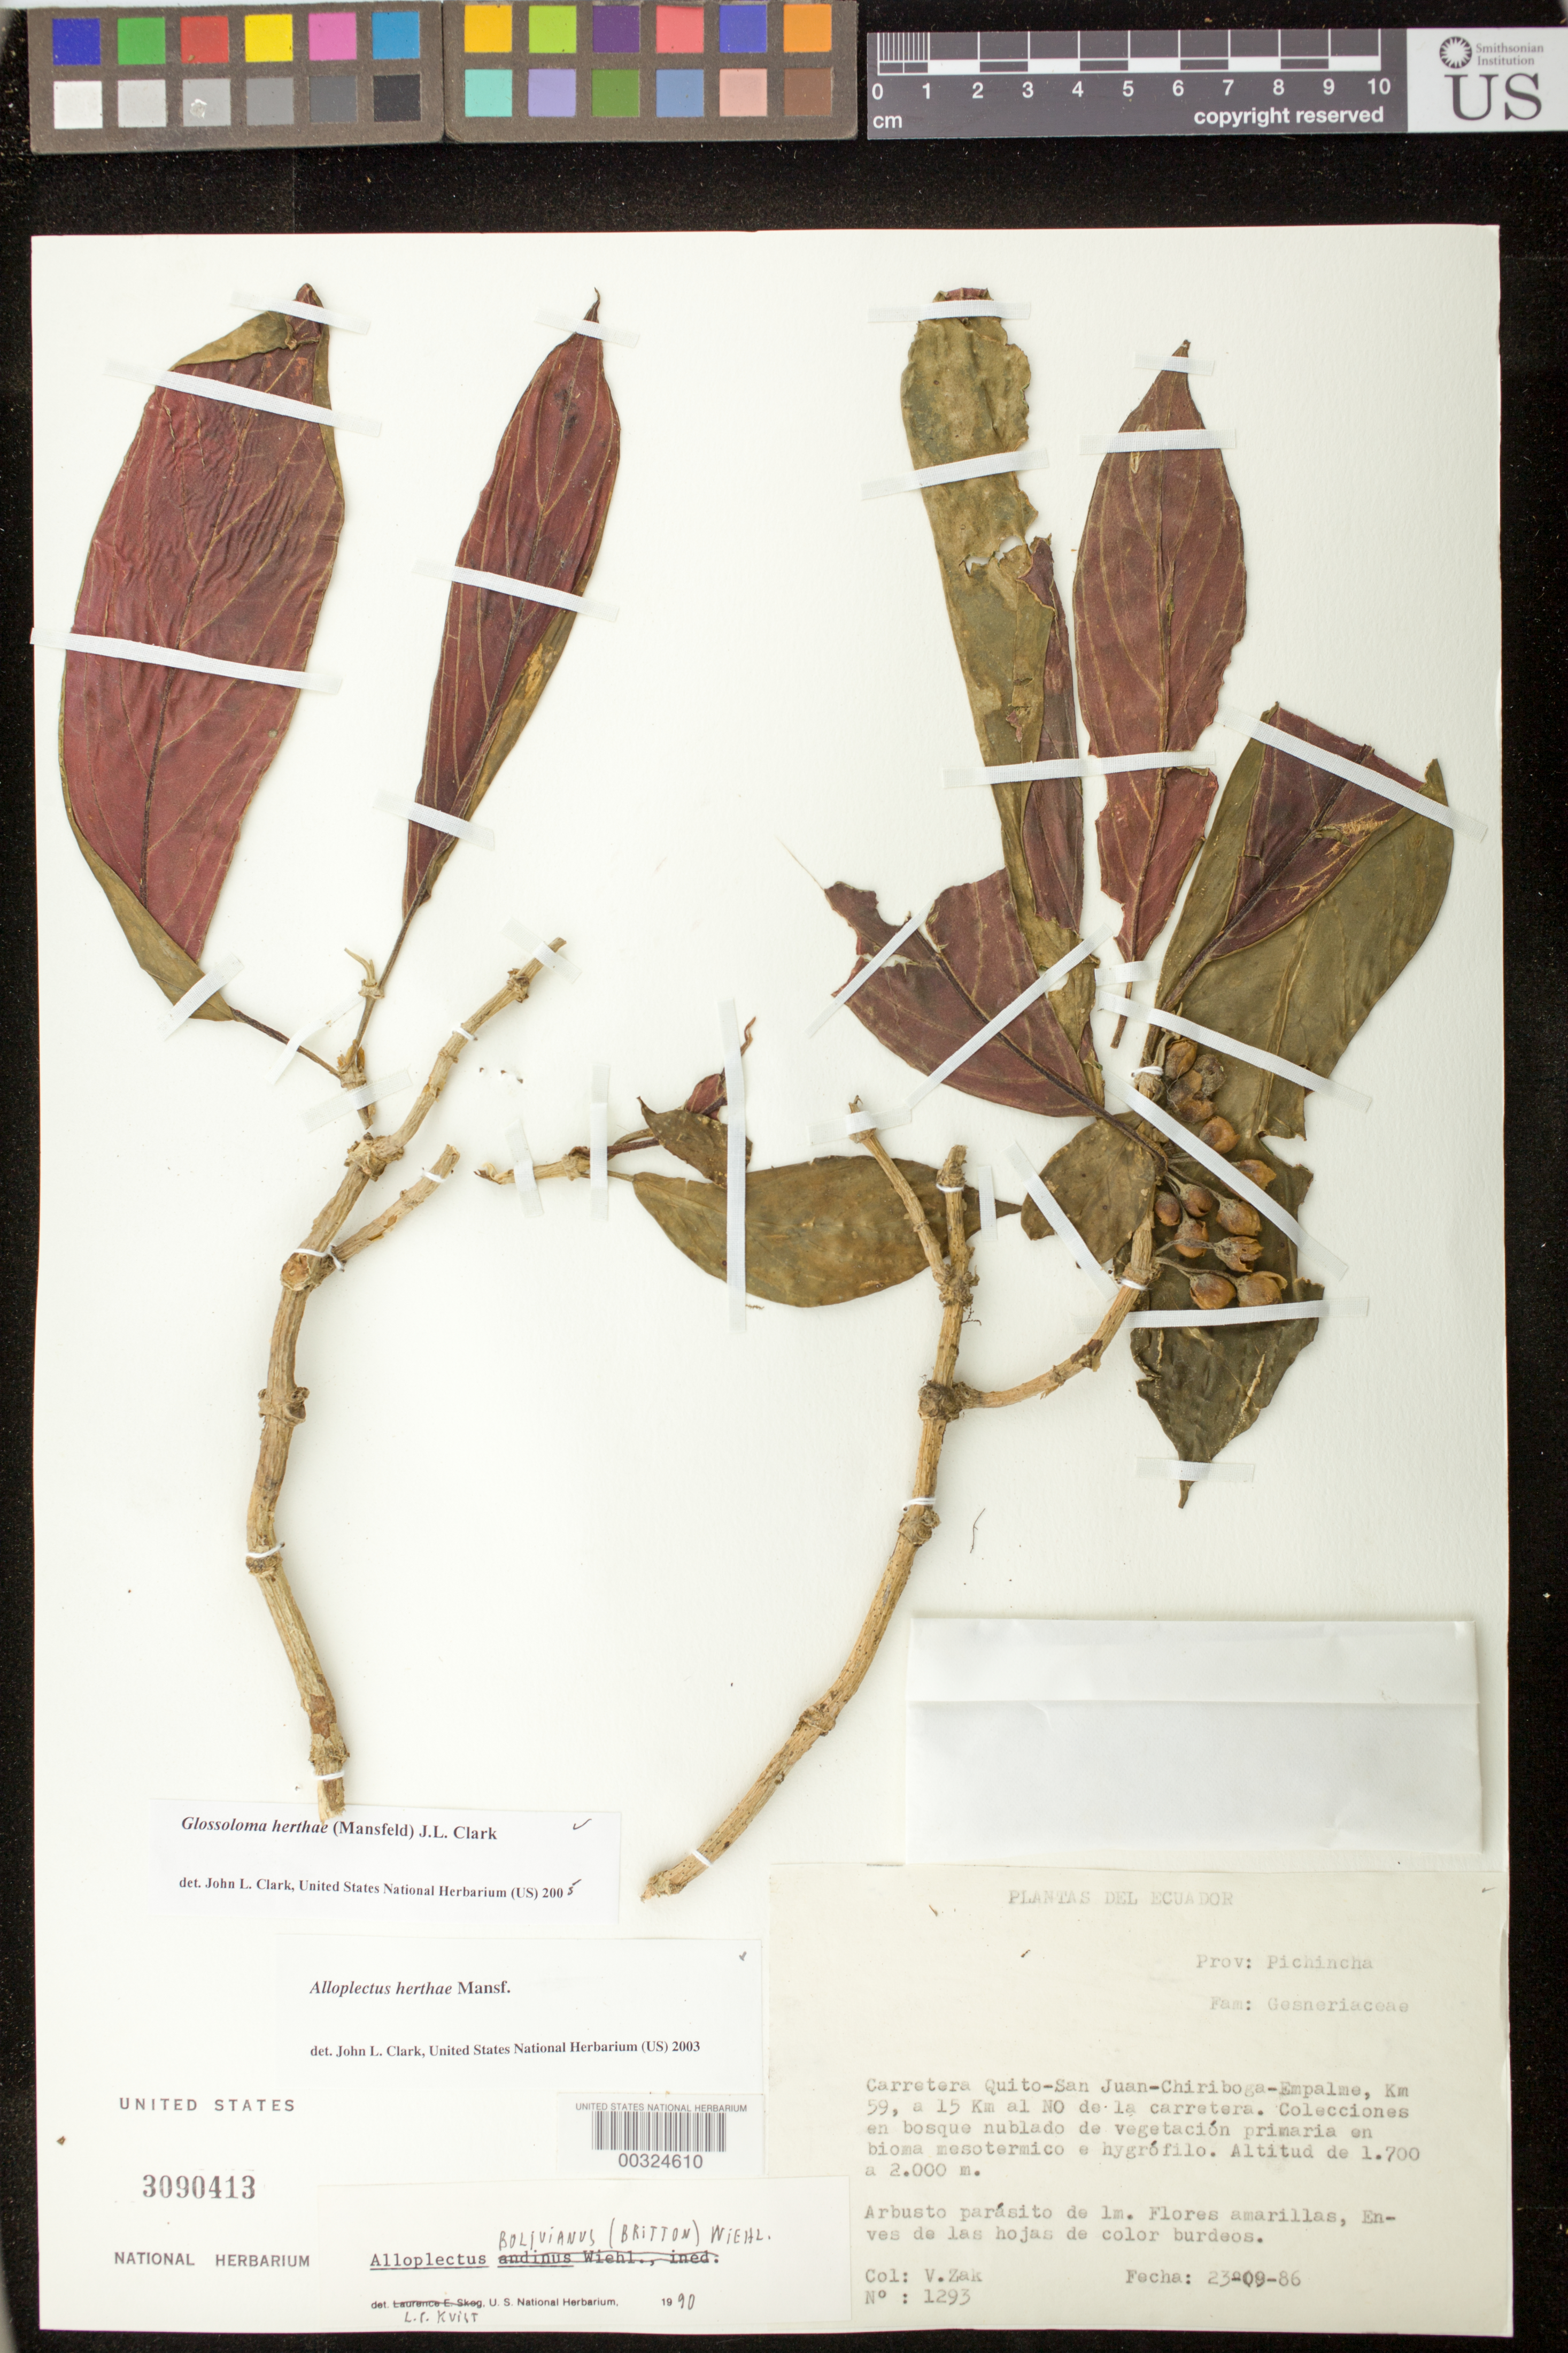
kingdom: Plantae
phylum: Tracheophyta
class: Magnoliopsida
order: Lamiales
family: Gesneriaceae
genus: Glossoloma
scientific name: Glossoloma herthae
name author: (Mansf.) J.L. Clark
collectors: V. Zak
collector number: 1293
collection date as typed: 23 Sep 1986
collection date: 1986-09-23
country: Ecuador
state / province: Pichincha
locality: Quito - San Juan - Chiriboga - Empalme highway, km 59, 15 km NW of highway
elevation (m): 1700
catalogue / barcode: US 3090413